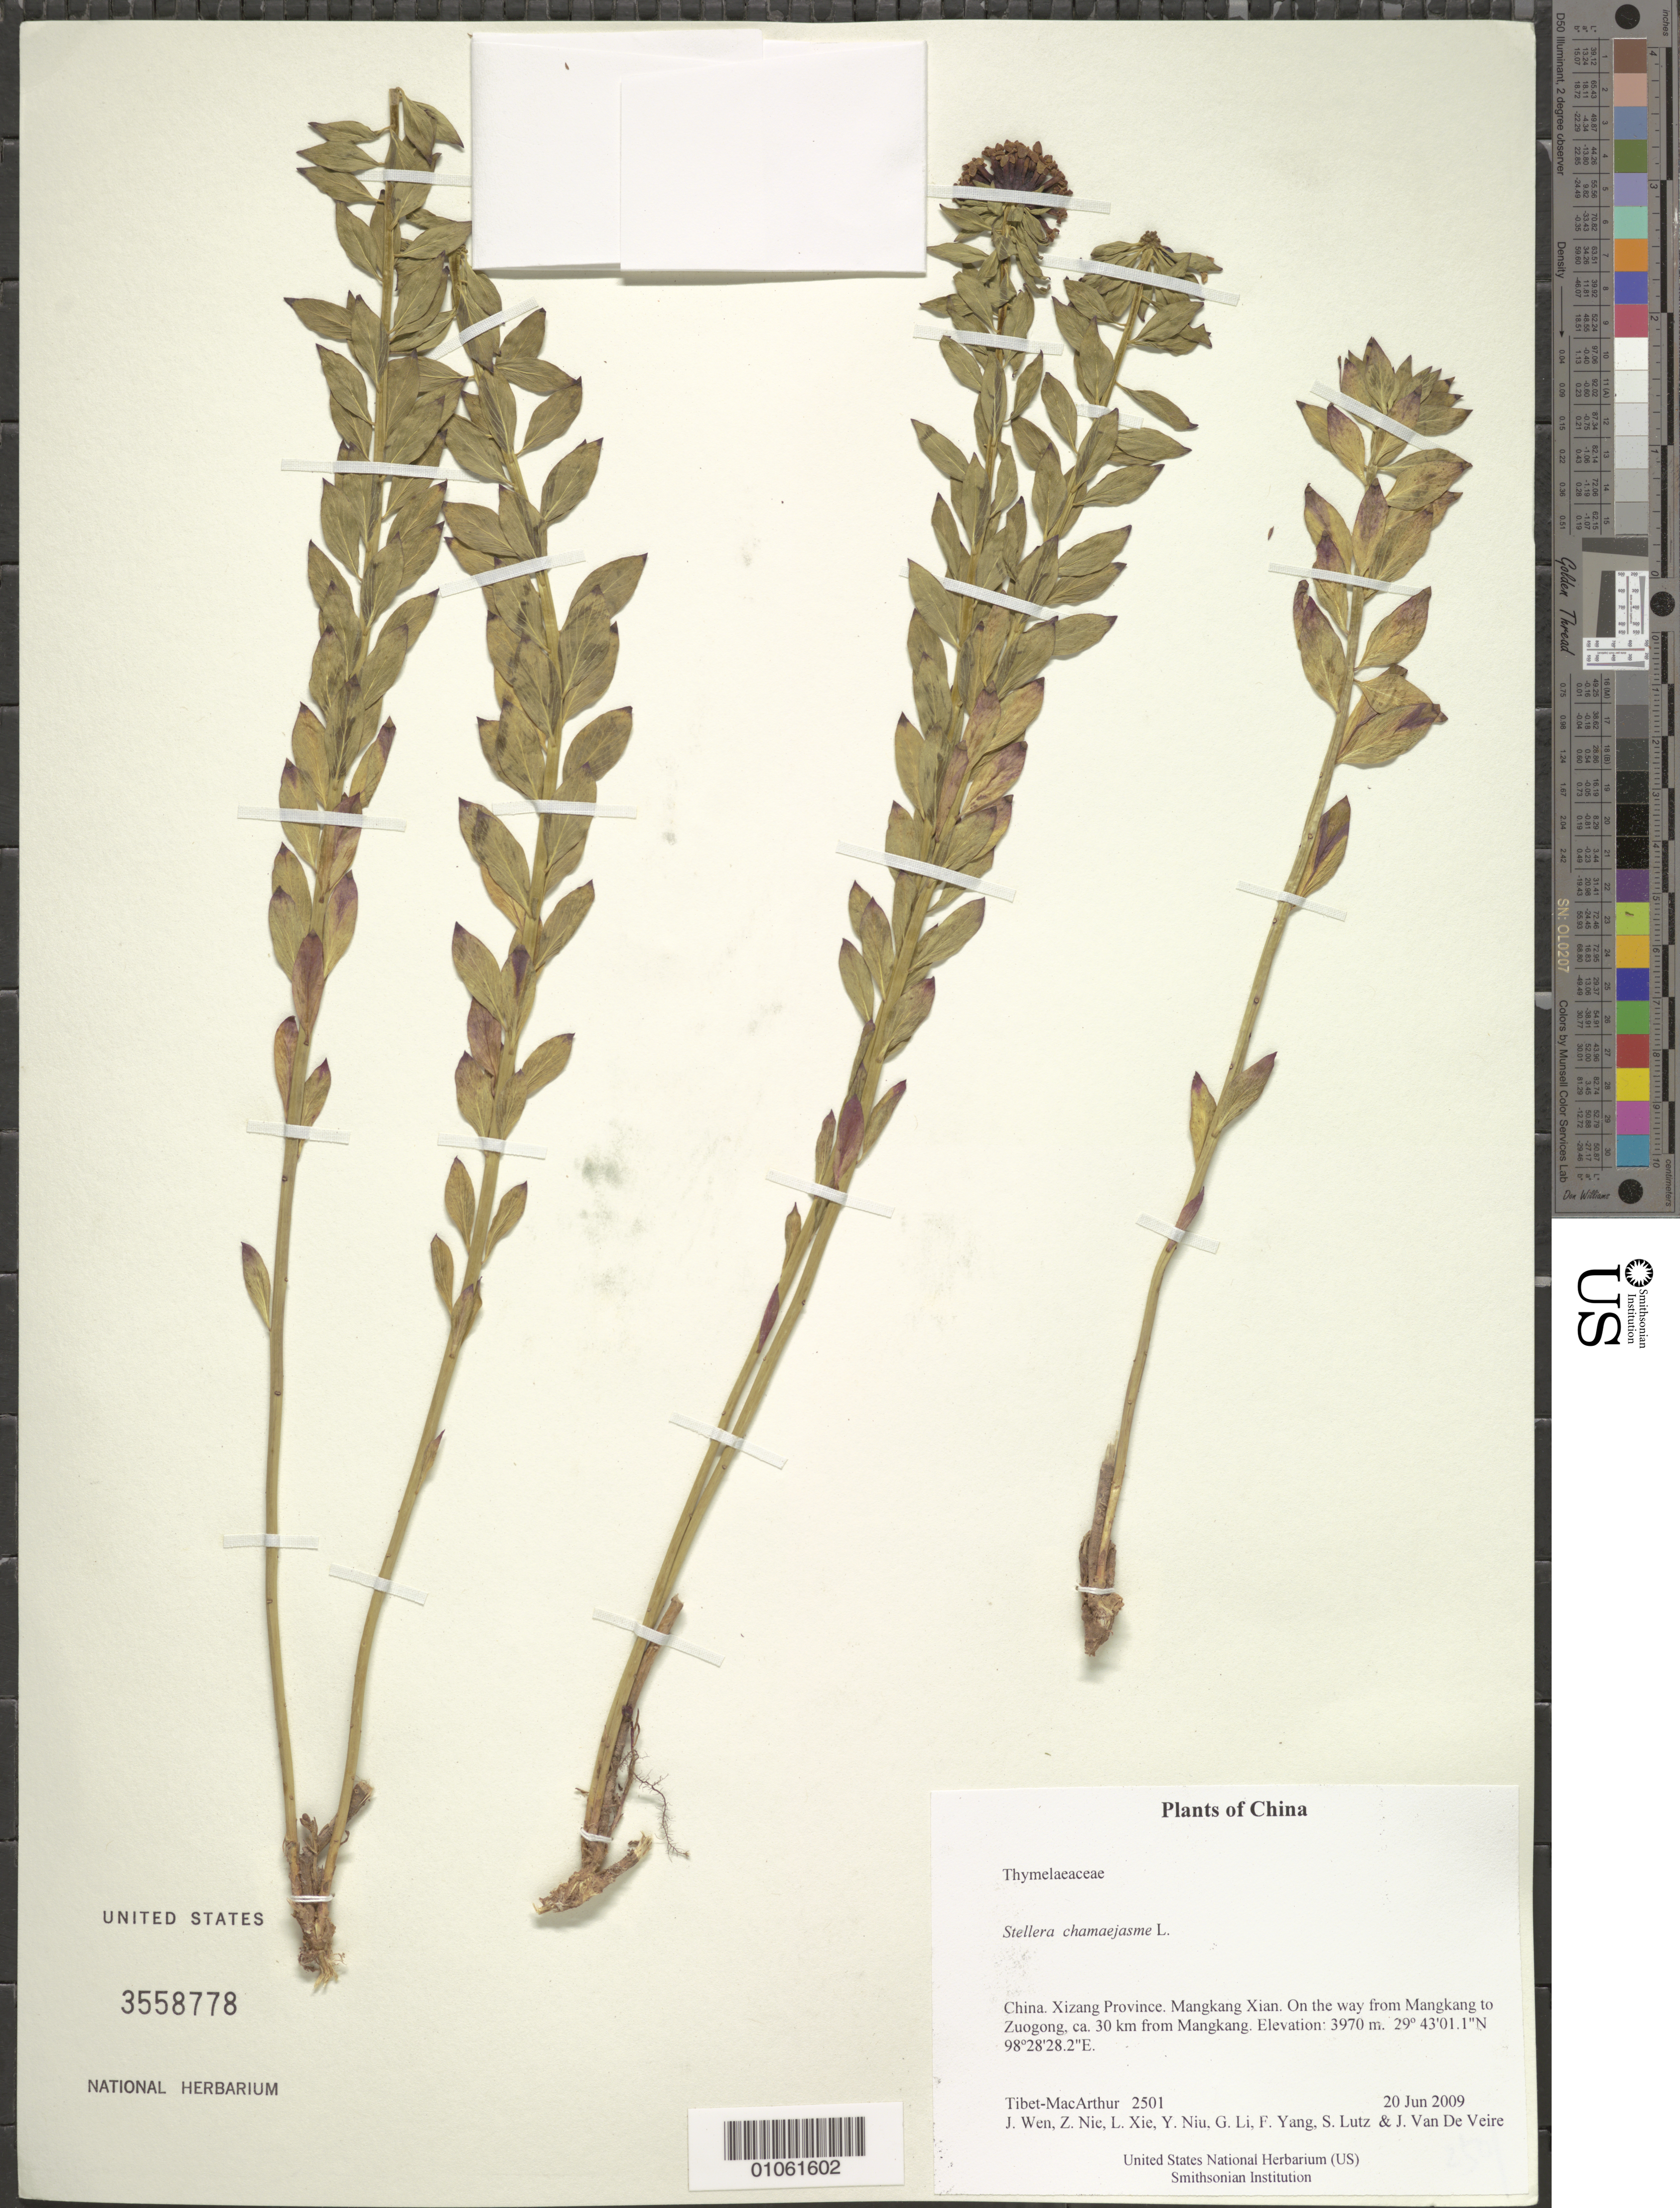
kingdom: Plantae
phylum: Tracheophyta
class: Magnoliopsida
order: Malvales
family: Thymelaeaceae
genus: Stellera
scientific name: Stellera chamaejasme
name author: L.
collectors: Tibet-MacArthur, J. Wen, Z. Nie, L. Xie, Y. Niu, G. Li, F. Yang, S. Lutz & J. Van De Veire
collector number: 2501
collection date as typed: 20 Jun 2009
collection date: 2009-06-20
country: China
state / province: Xizang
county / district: Mangkang Xian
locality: On the way from Mangkang to Zuogong, ca. 30 km from Mangkang.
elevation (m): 3970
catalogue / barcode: US 3558778